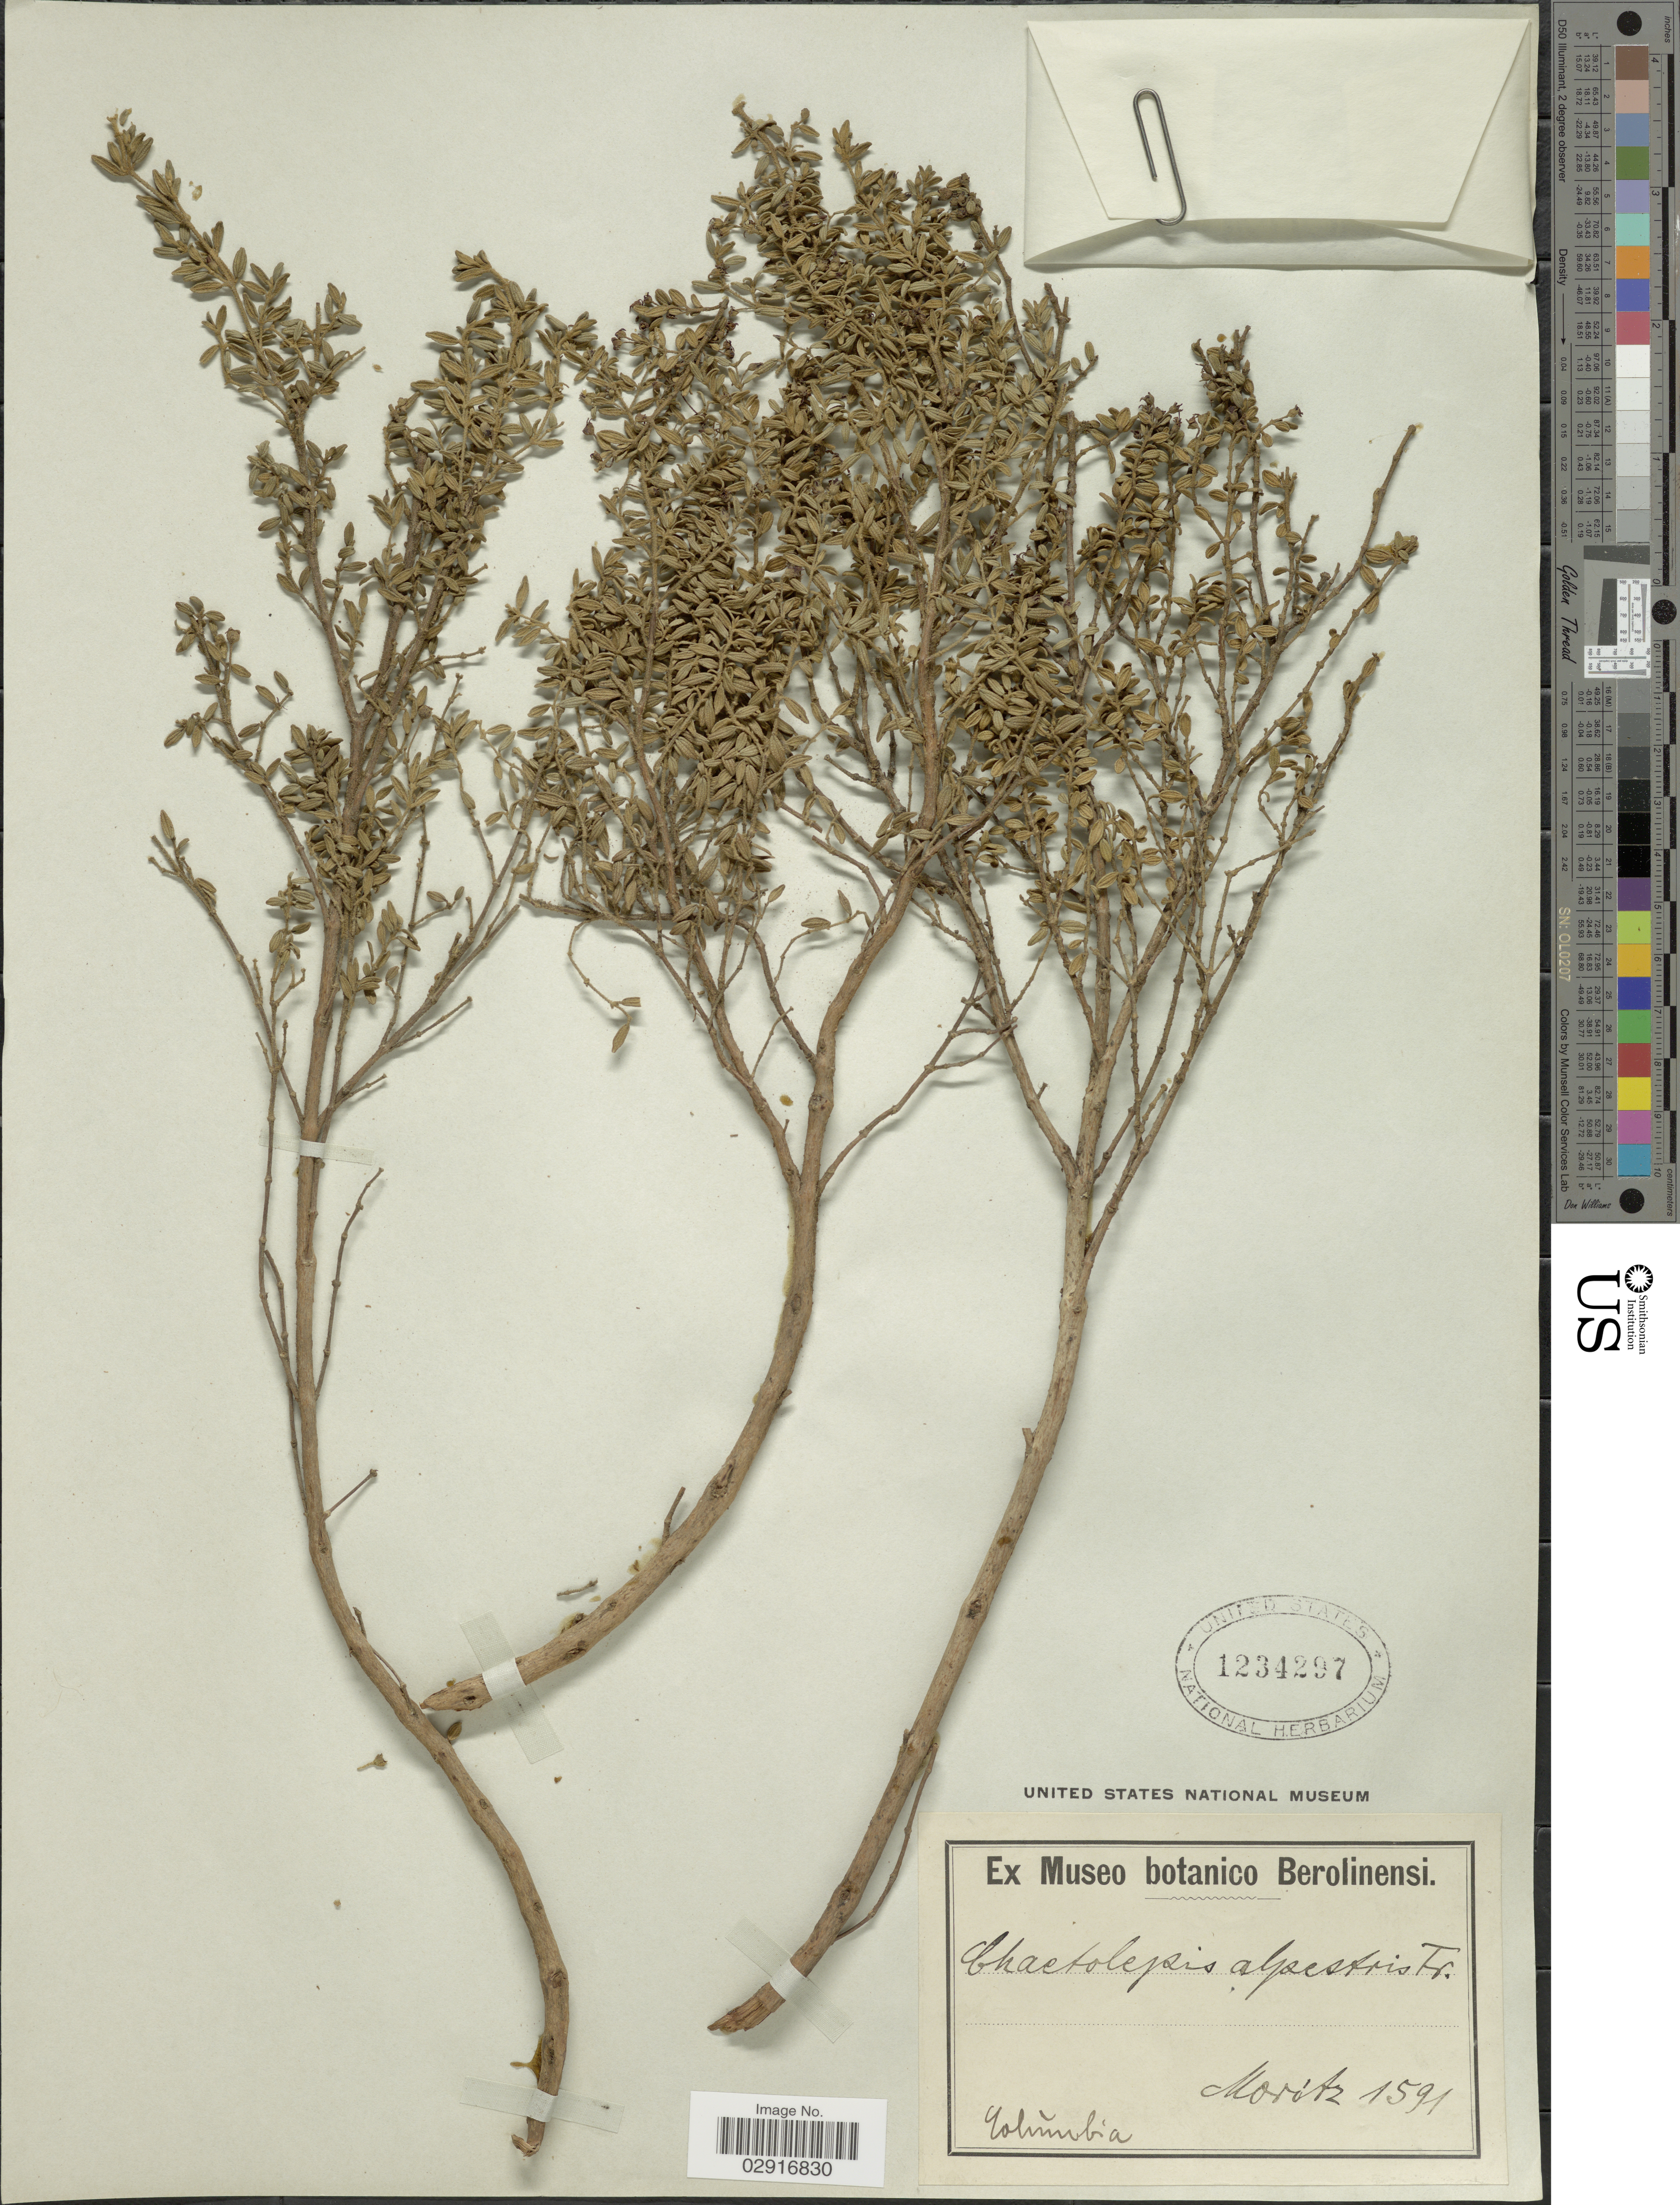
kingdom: Plantae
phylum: Tracheophyta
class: Magnoliopsida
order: Myrtales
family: Melastomataceae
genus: Chaetolepis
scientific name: Chaetolepis lindeniana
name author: (Naudin) Triana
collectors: Moritz, --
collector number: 1591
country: Colombia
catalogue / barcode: US 1234297